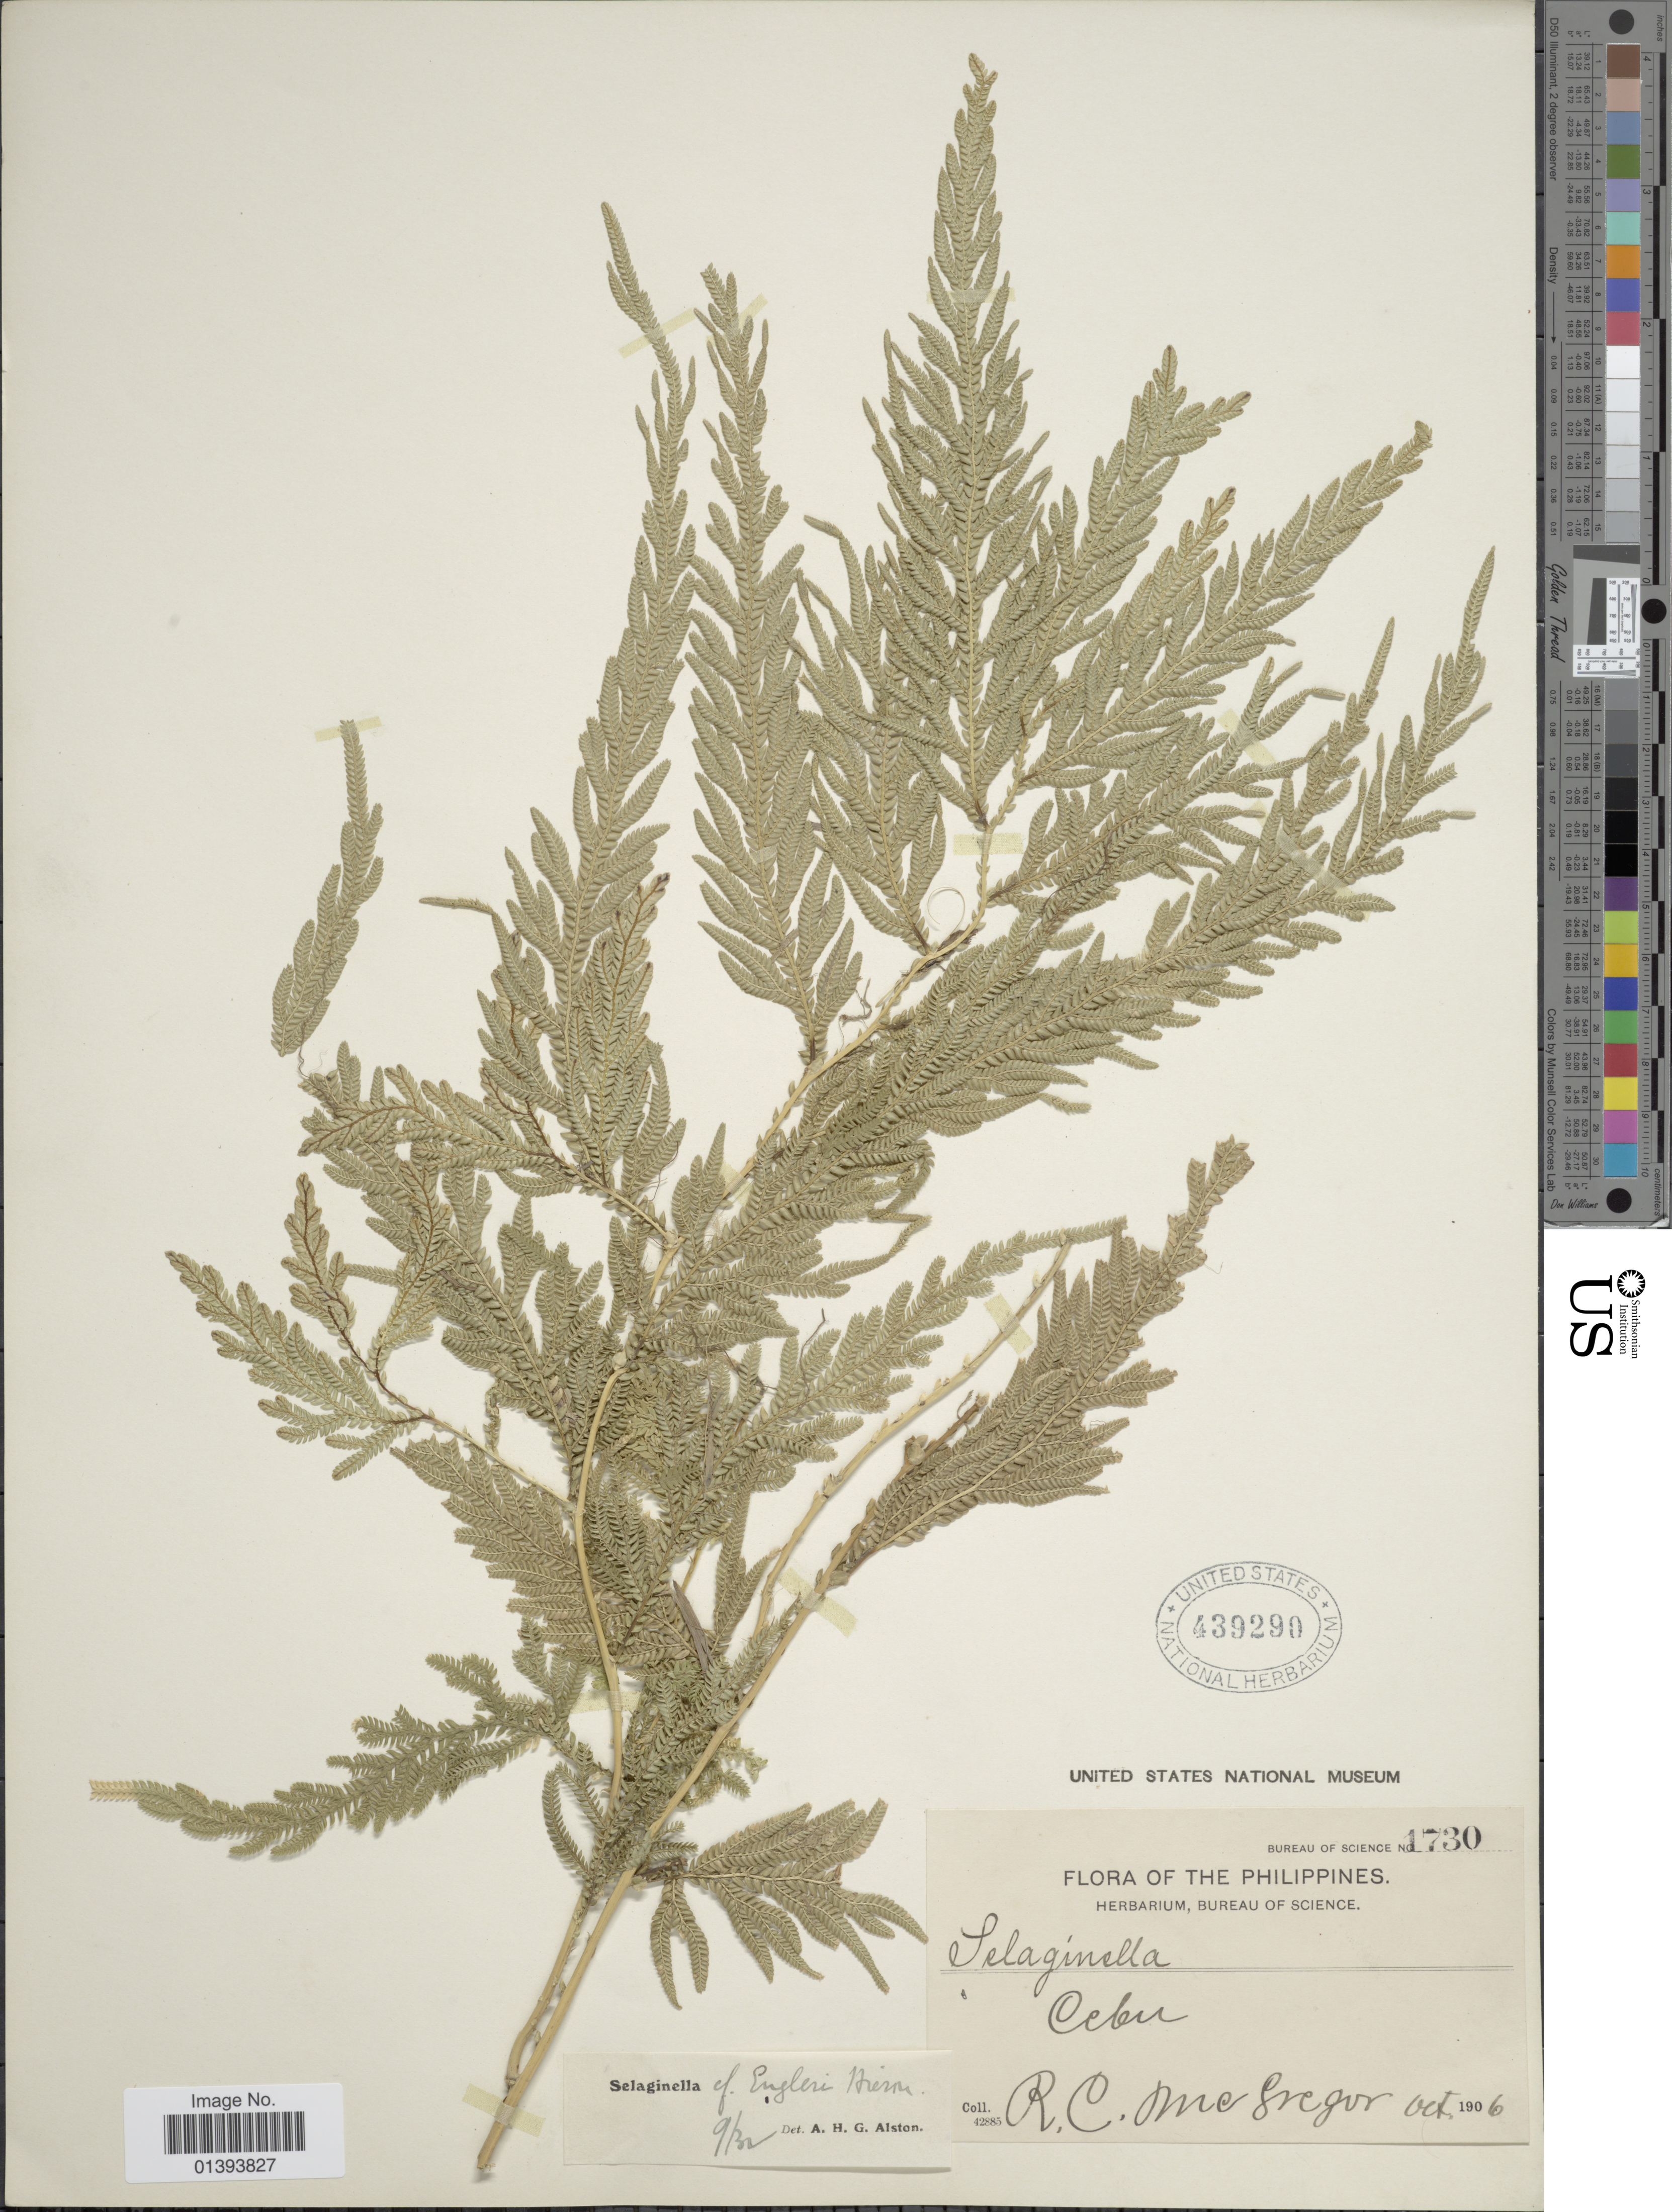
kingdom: Plantae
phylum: Tracheophyta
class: Lycopodiopsida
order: Selaginellales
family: Selaginellaceae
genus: Selaginella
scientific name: Selaginella engleri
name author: Hieron.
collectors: R. C. McGregor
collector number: Bureau of Science 1730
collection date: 1906-10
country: Philippines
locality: Cebu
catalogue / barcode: US 439290